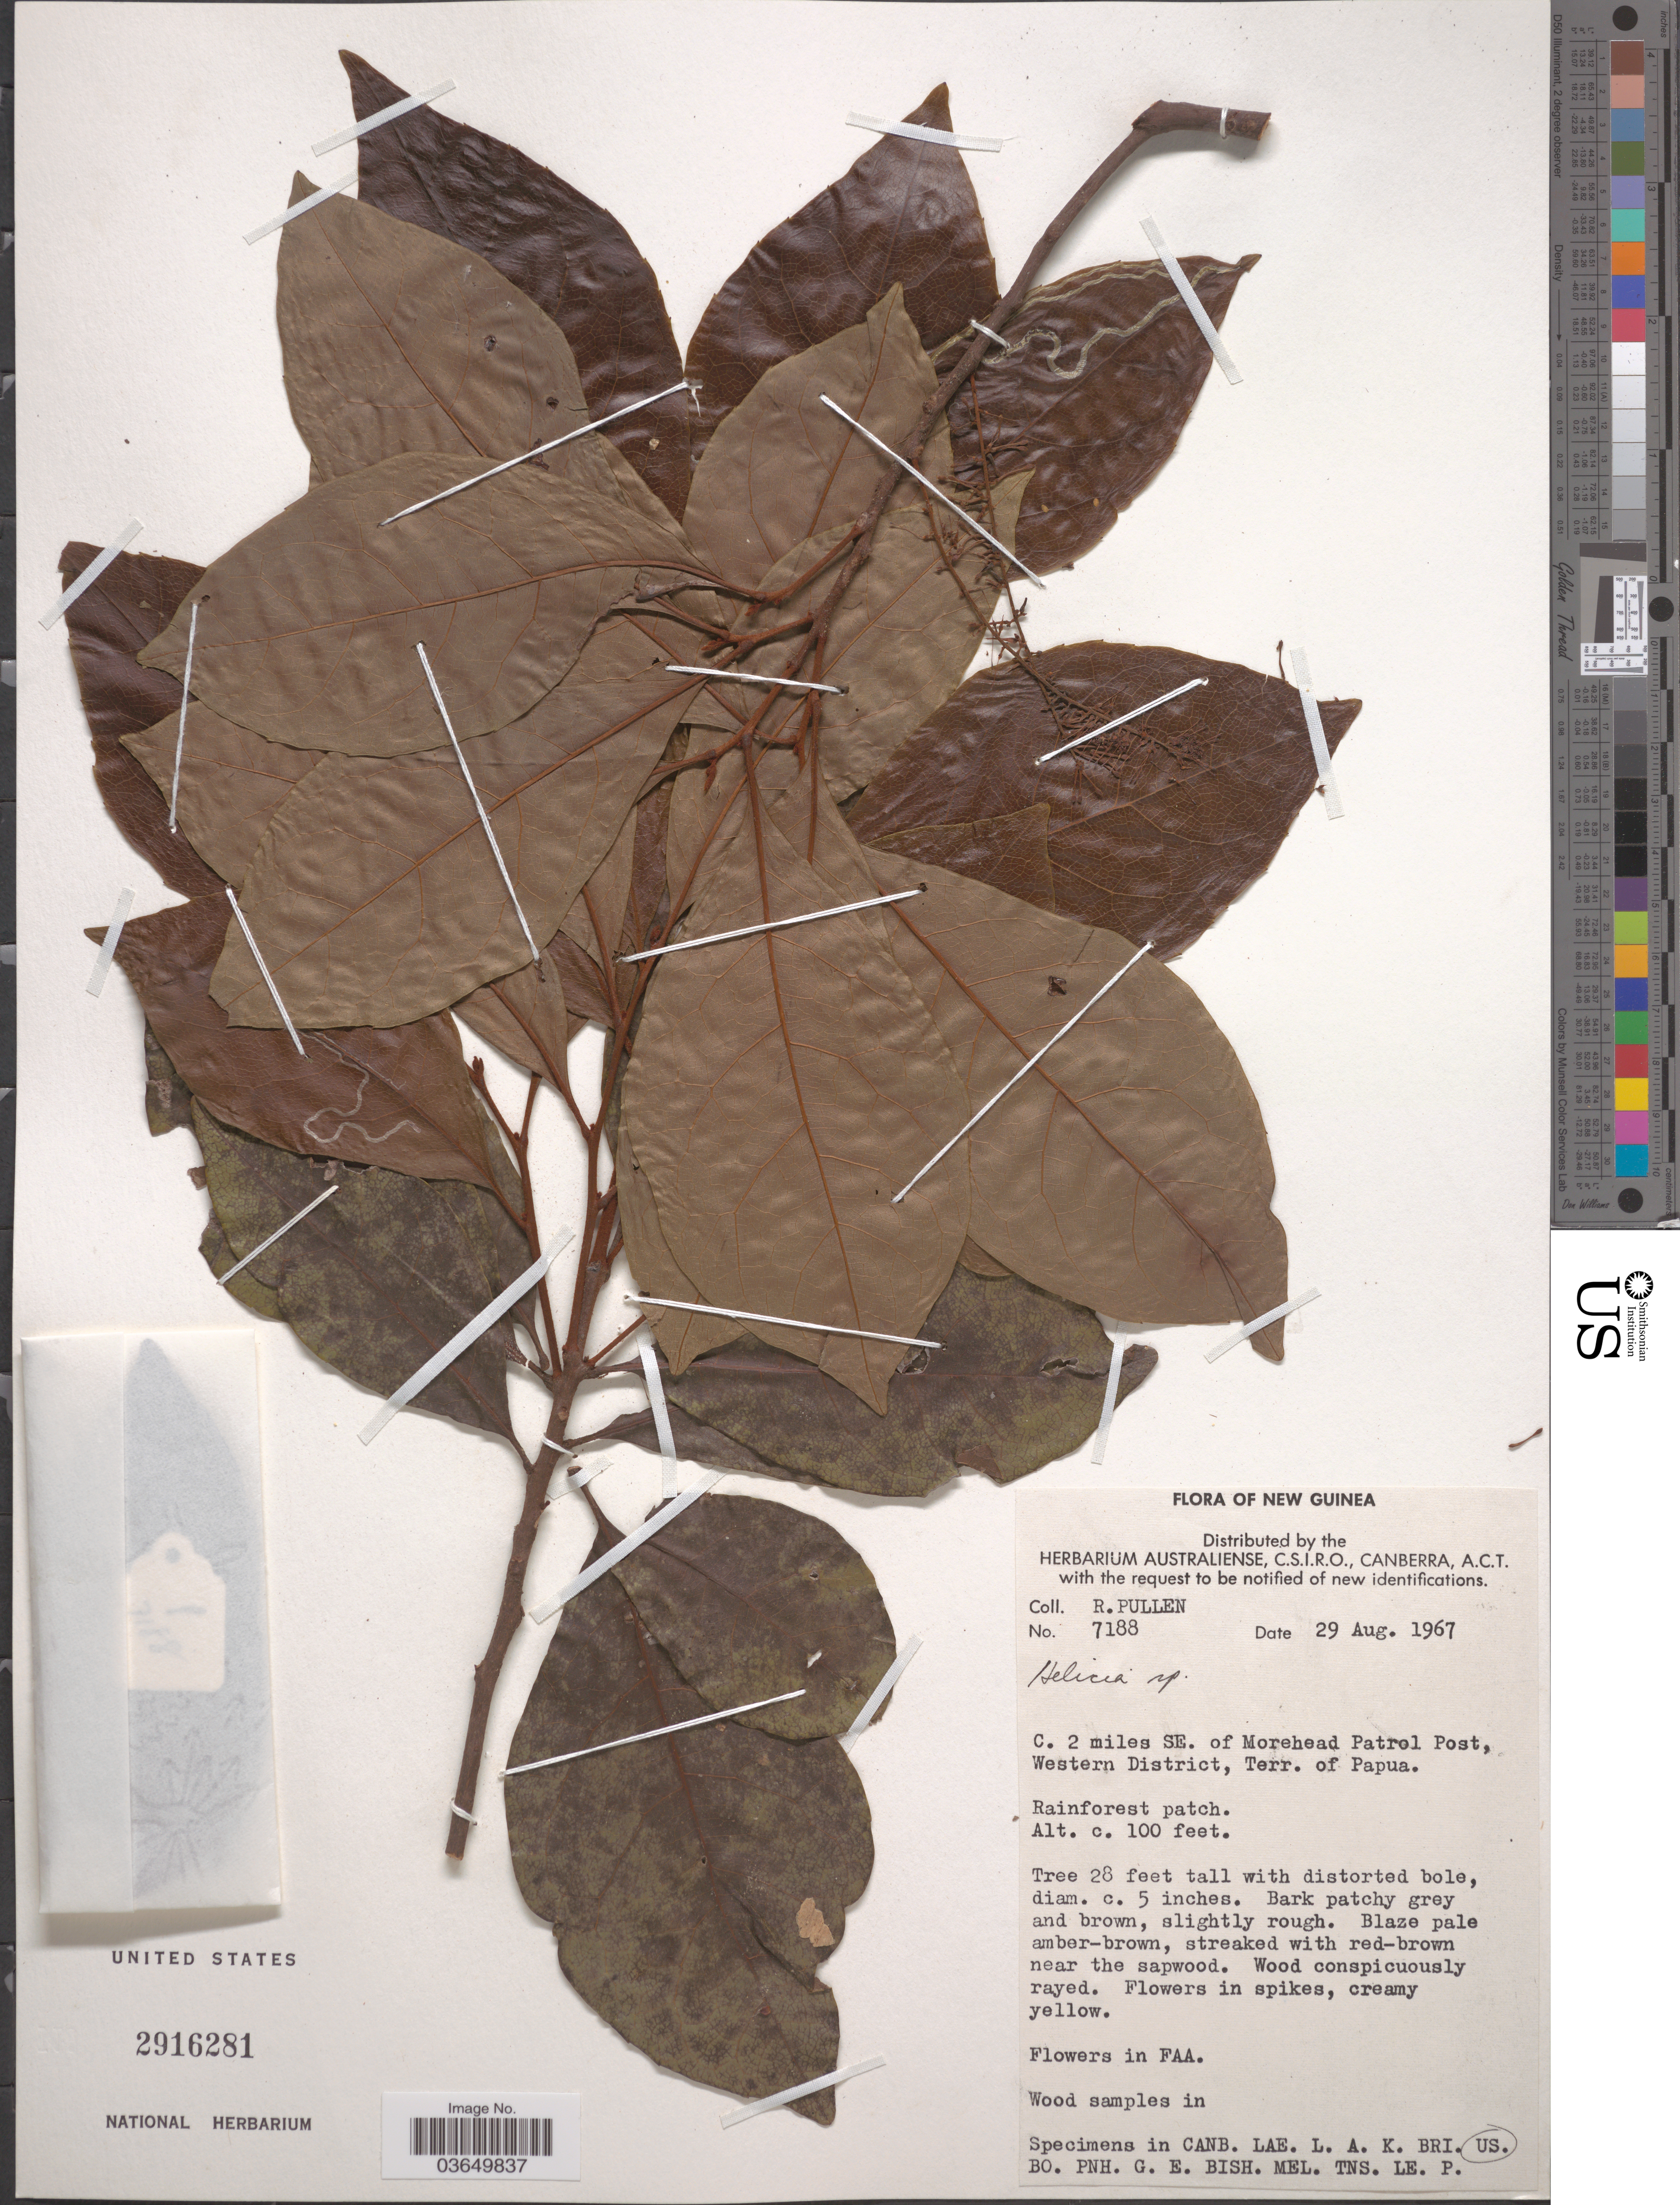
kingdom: Plantae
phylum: Tracheophyta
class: Magnoliopsida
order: Proteales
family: Proteaceae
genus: Helicia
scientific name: Helicia sp.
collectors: R. Pullen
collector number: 7188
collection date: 1967-08-29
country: Papua New Guinea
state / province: Manus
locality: New Guinea. C. 2 miles SE. of Morehead Patrol Post, Western District, Terr. of Papua.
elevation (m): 30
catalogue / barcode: US 2916281